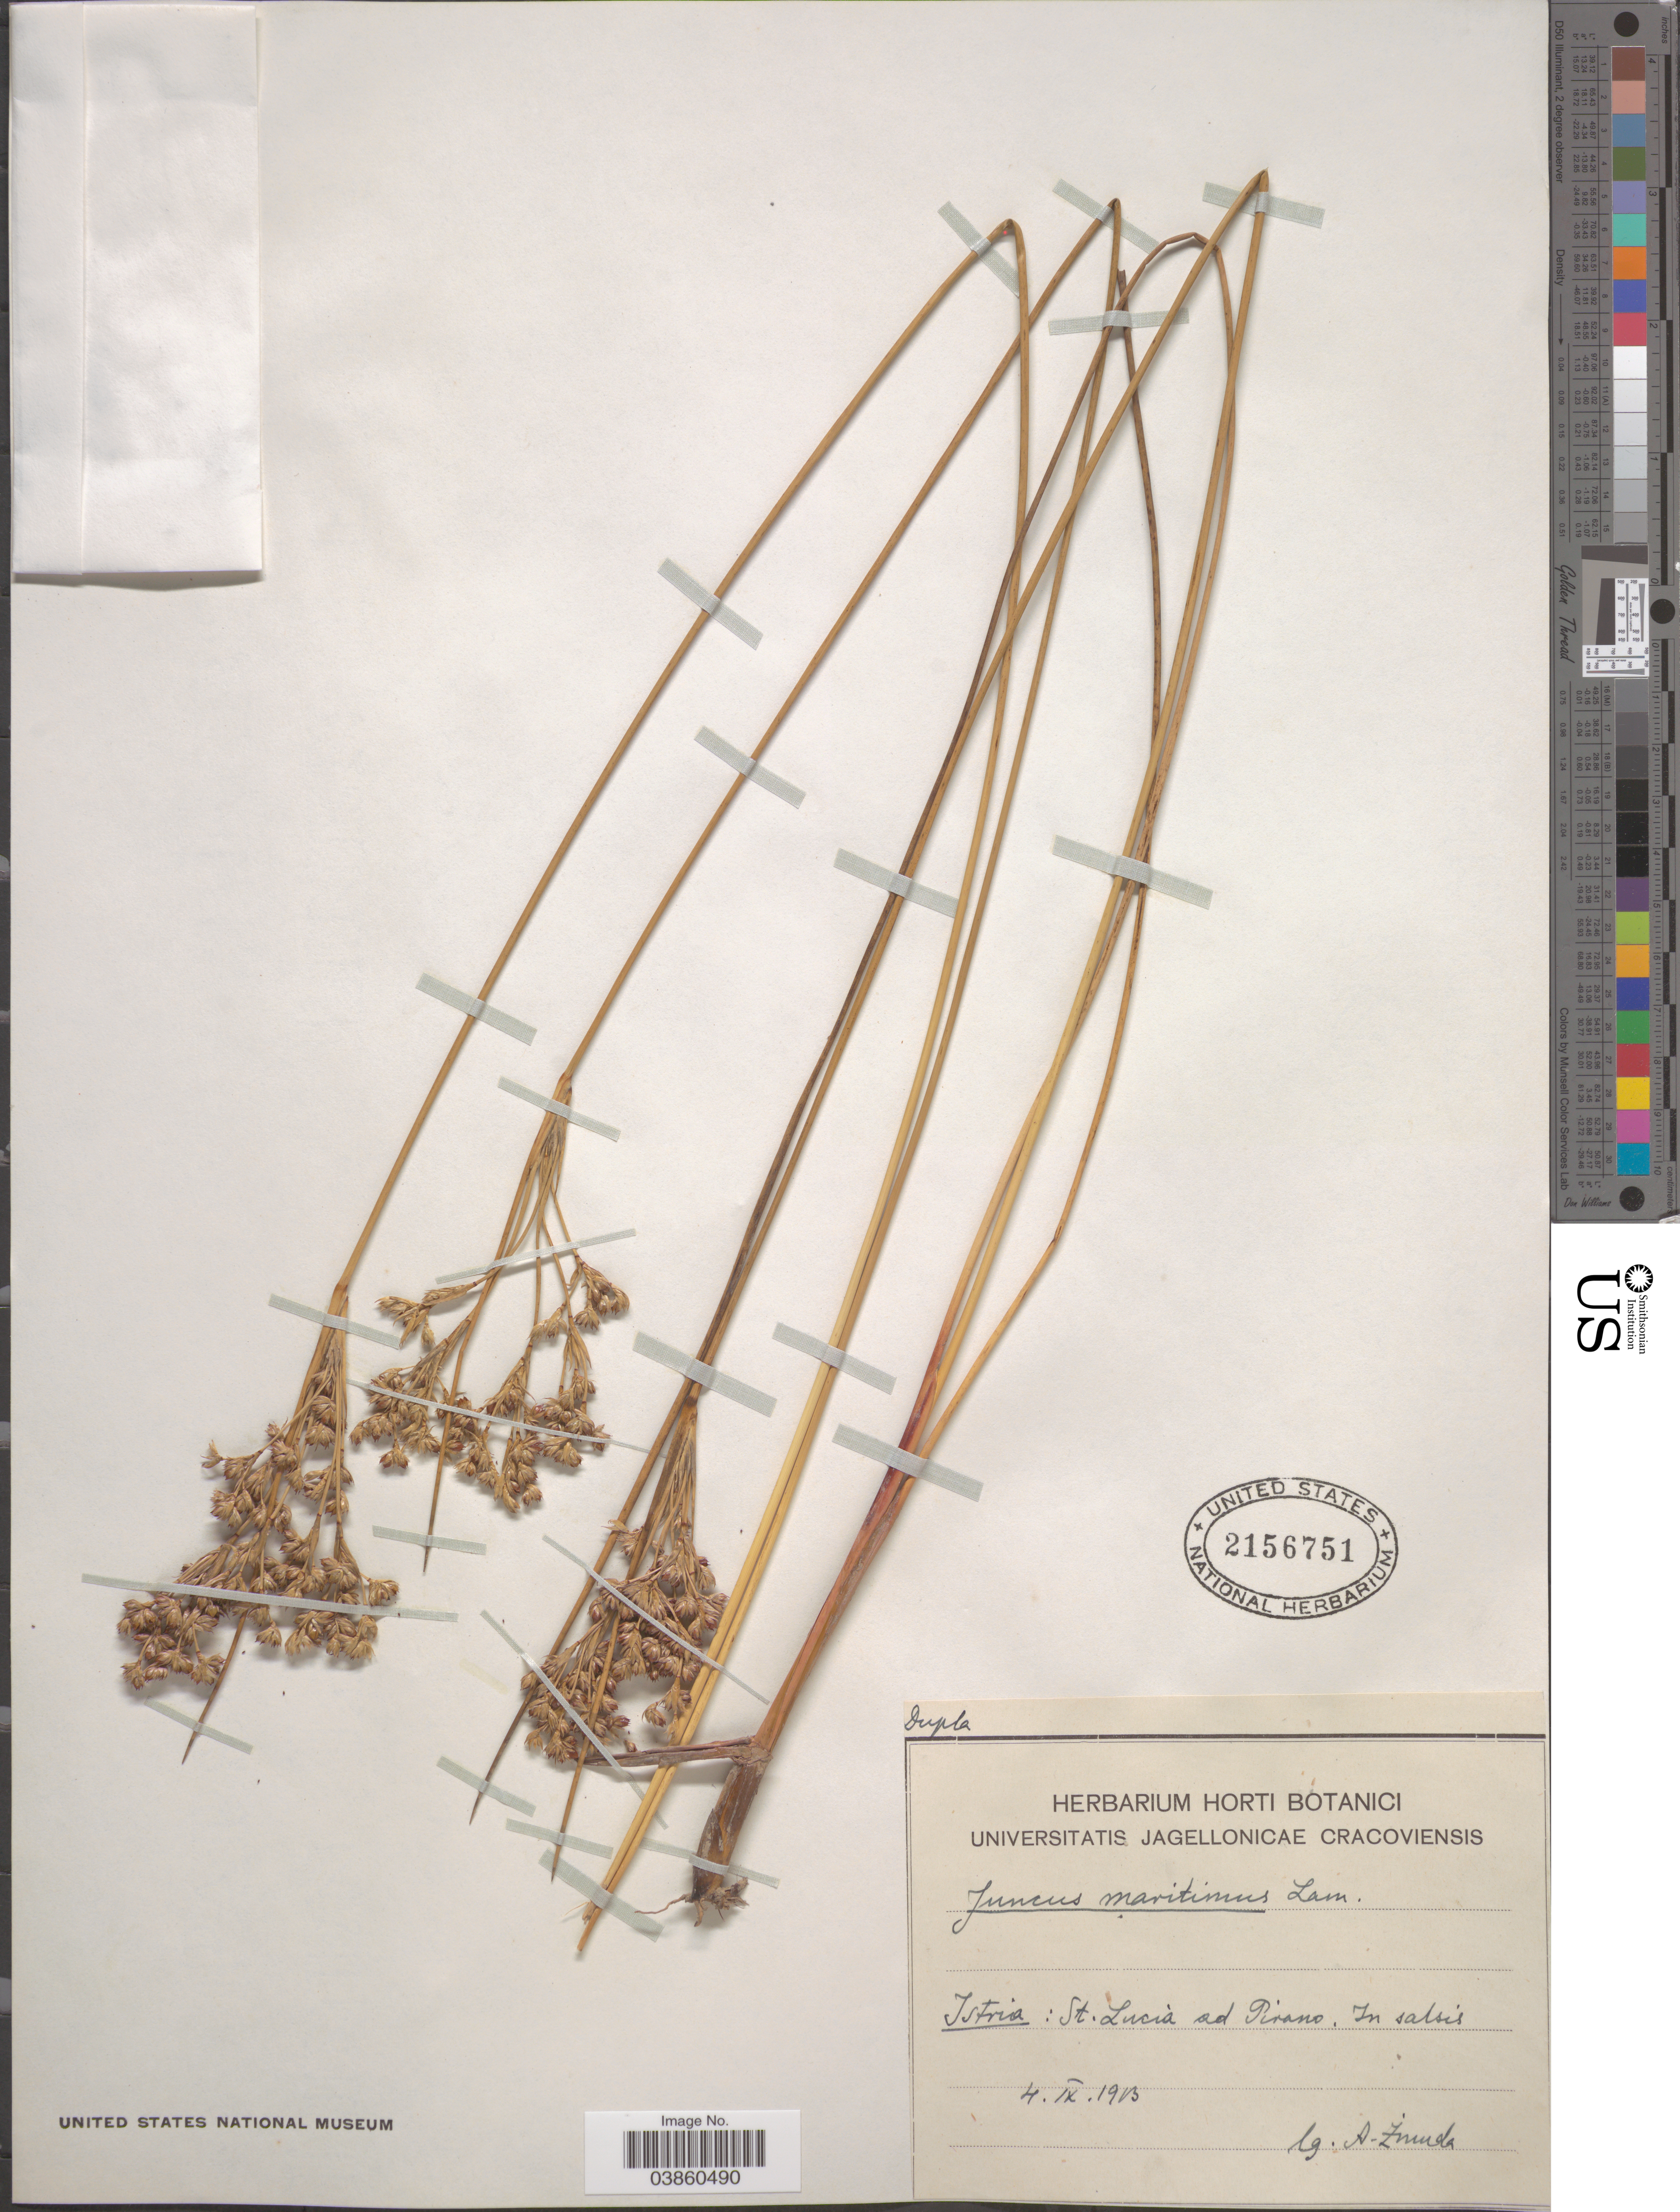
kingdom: Plantae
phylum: Tracheophyta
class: Liliopsida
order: Poales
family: Juncaceae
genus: Juncus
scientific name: Juncus maritimus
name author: Lam.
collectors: A. Zmuda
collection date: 1913-09-04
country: Croatia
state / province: Istria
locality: Istria: St. Lucia ad Pirano. In salsis.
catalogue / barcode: US 2156751